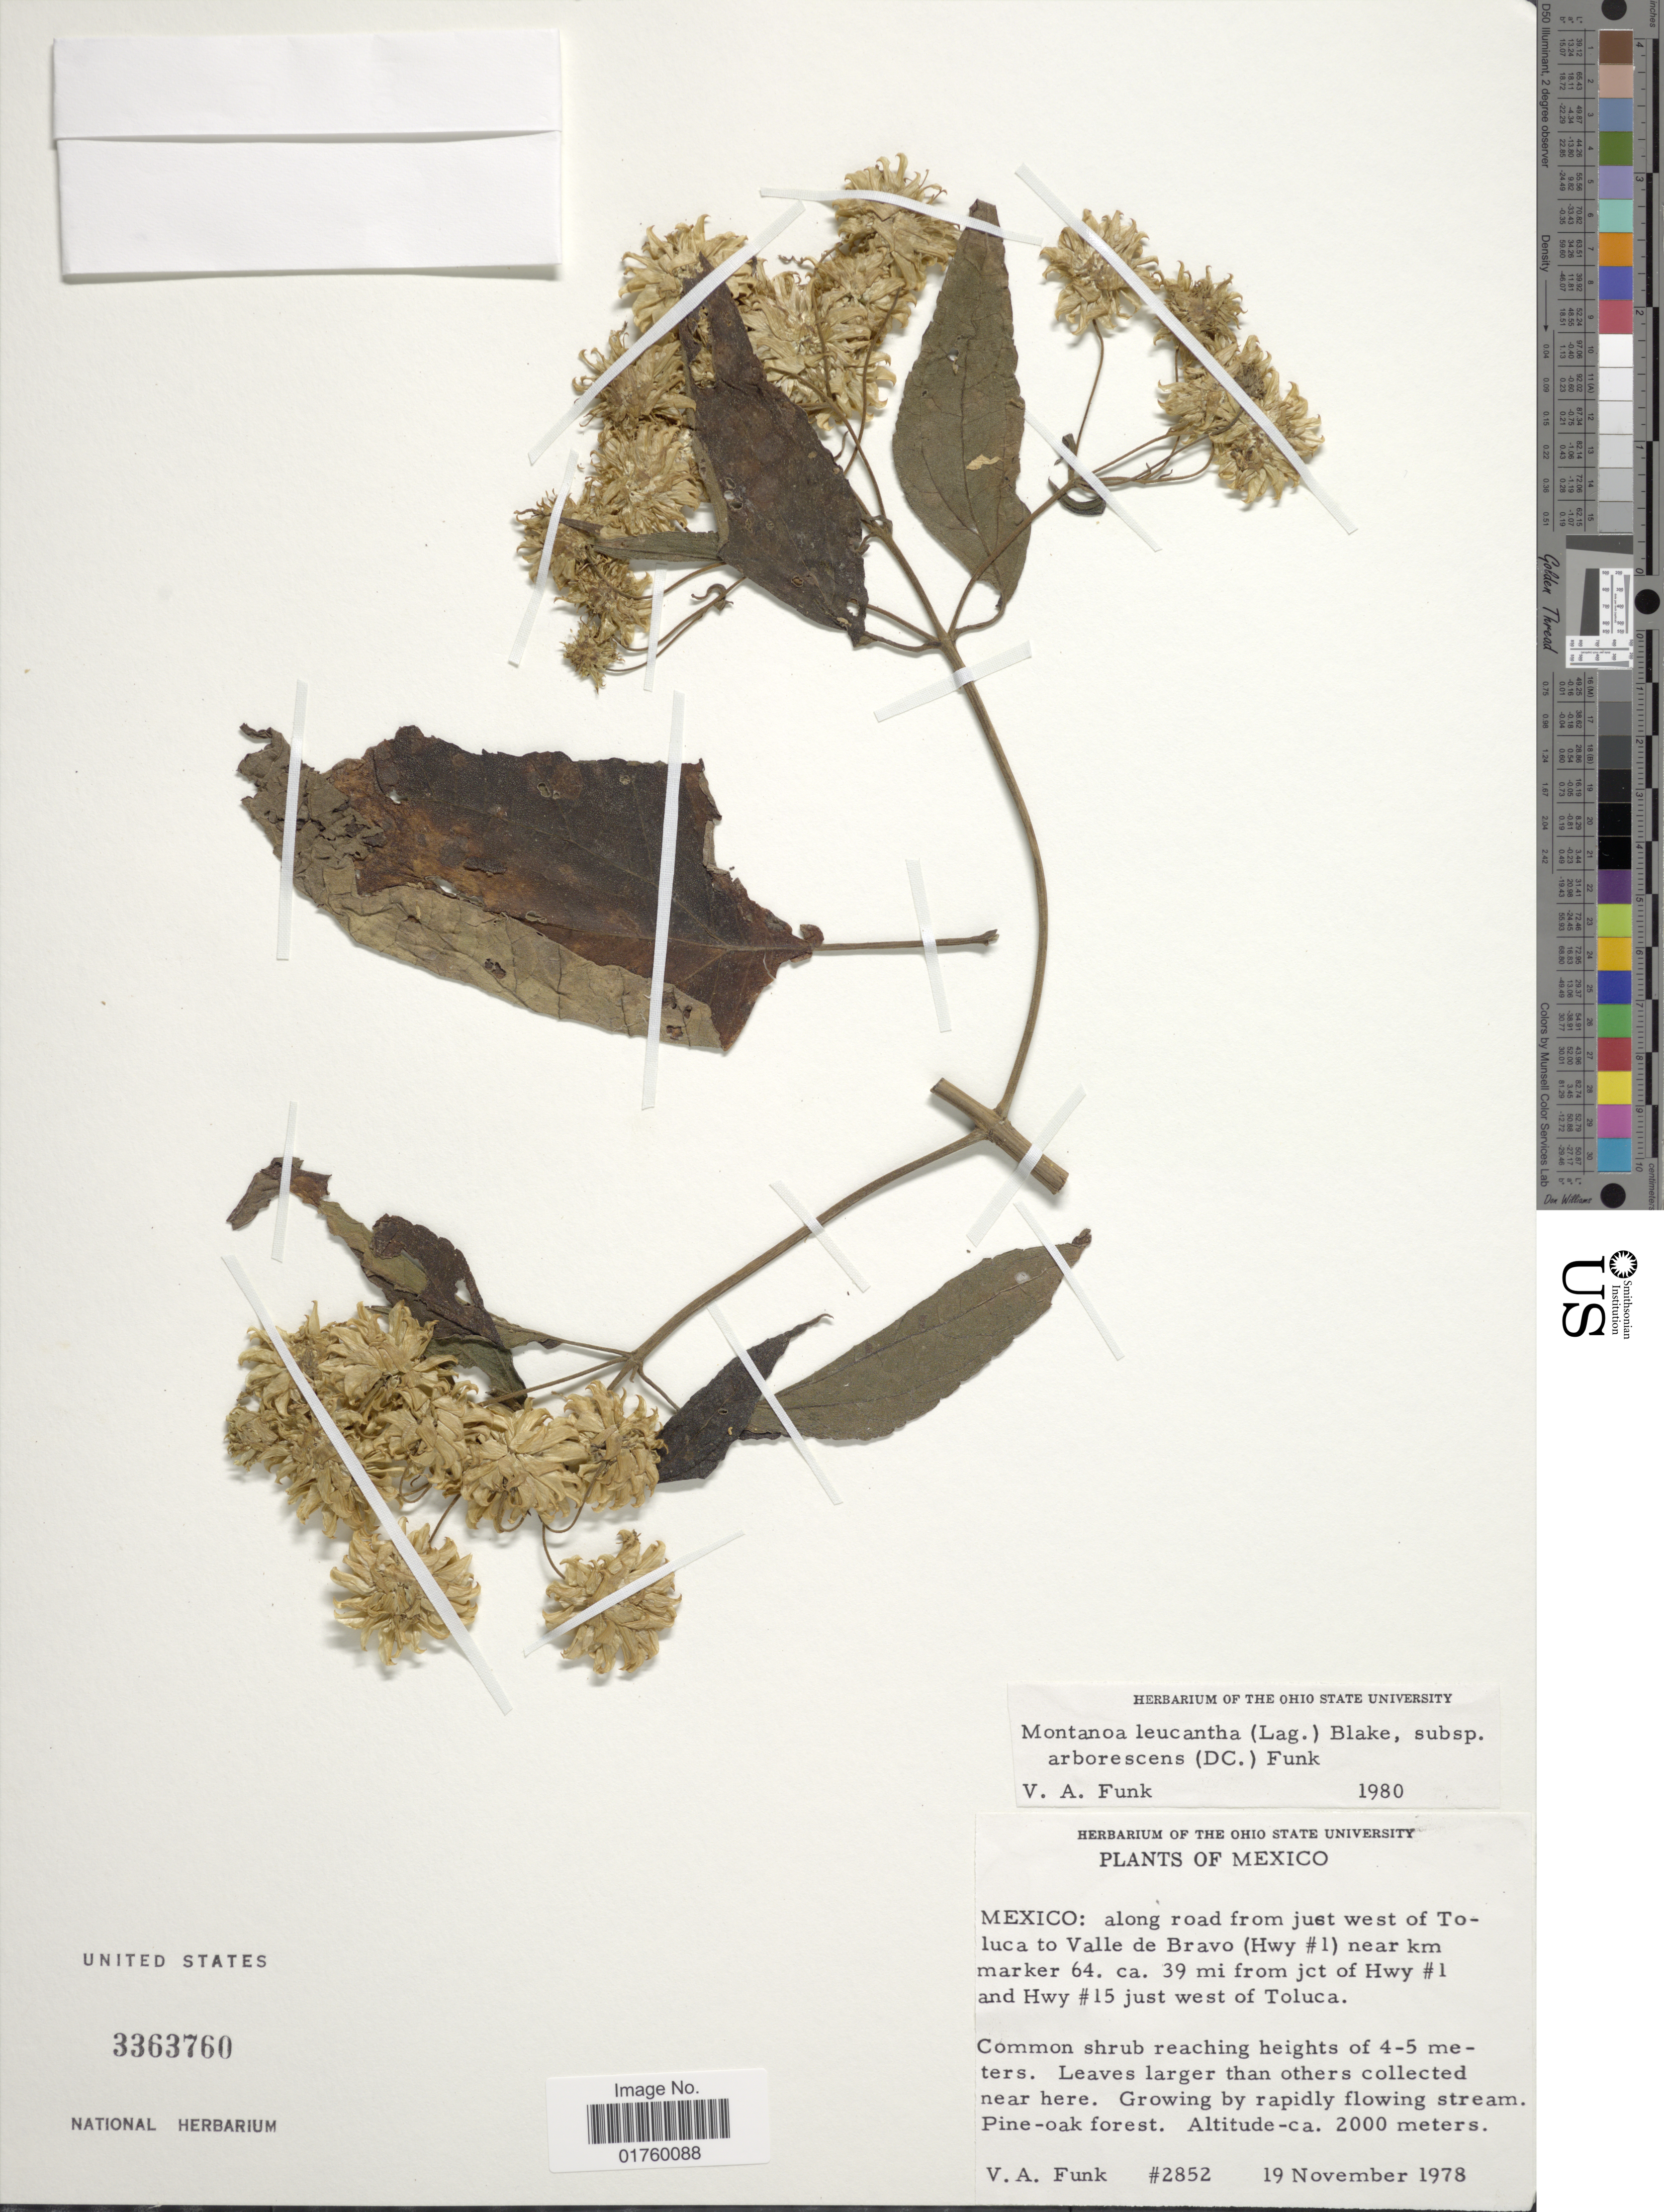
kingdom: Plantae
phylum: Tracheophyta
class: Magnoliopsida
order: Asterales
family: Asteraceae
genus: Montanoa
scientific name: Montanoa leucantha subsp. arborescens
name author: (DC.) V.A. Funk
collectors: V. Funk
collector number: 2852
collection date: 1978-11-19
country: Mexico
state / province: México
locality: Along road from just west of Toluca to Valle de Bravo (Hwy #1) near km marker 64, ca. 39 mi from jct of Hwy #1 and Hwy #15 just west of Toluca.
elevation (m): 2000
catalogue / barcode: US 3363760